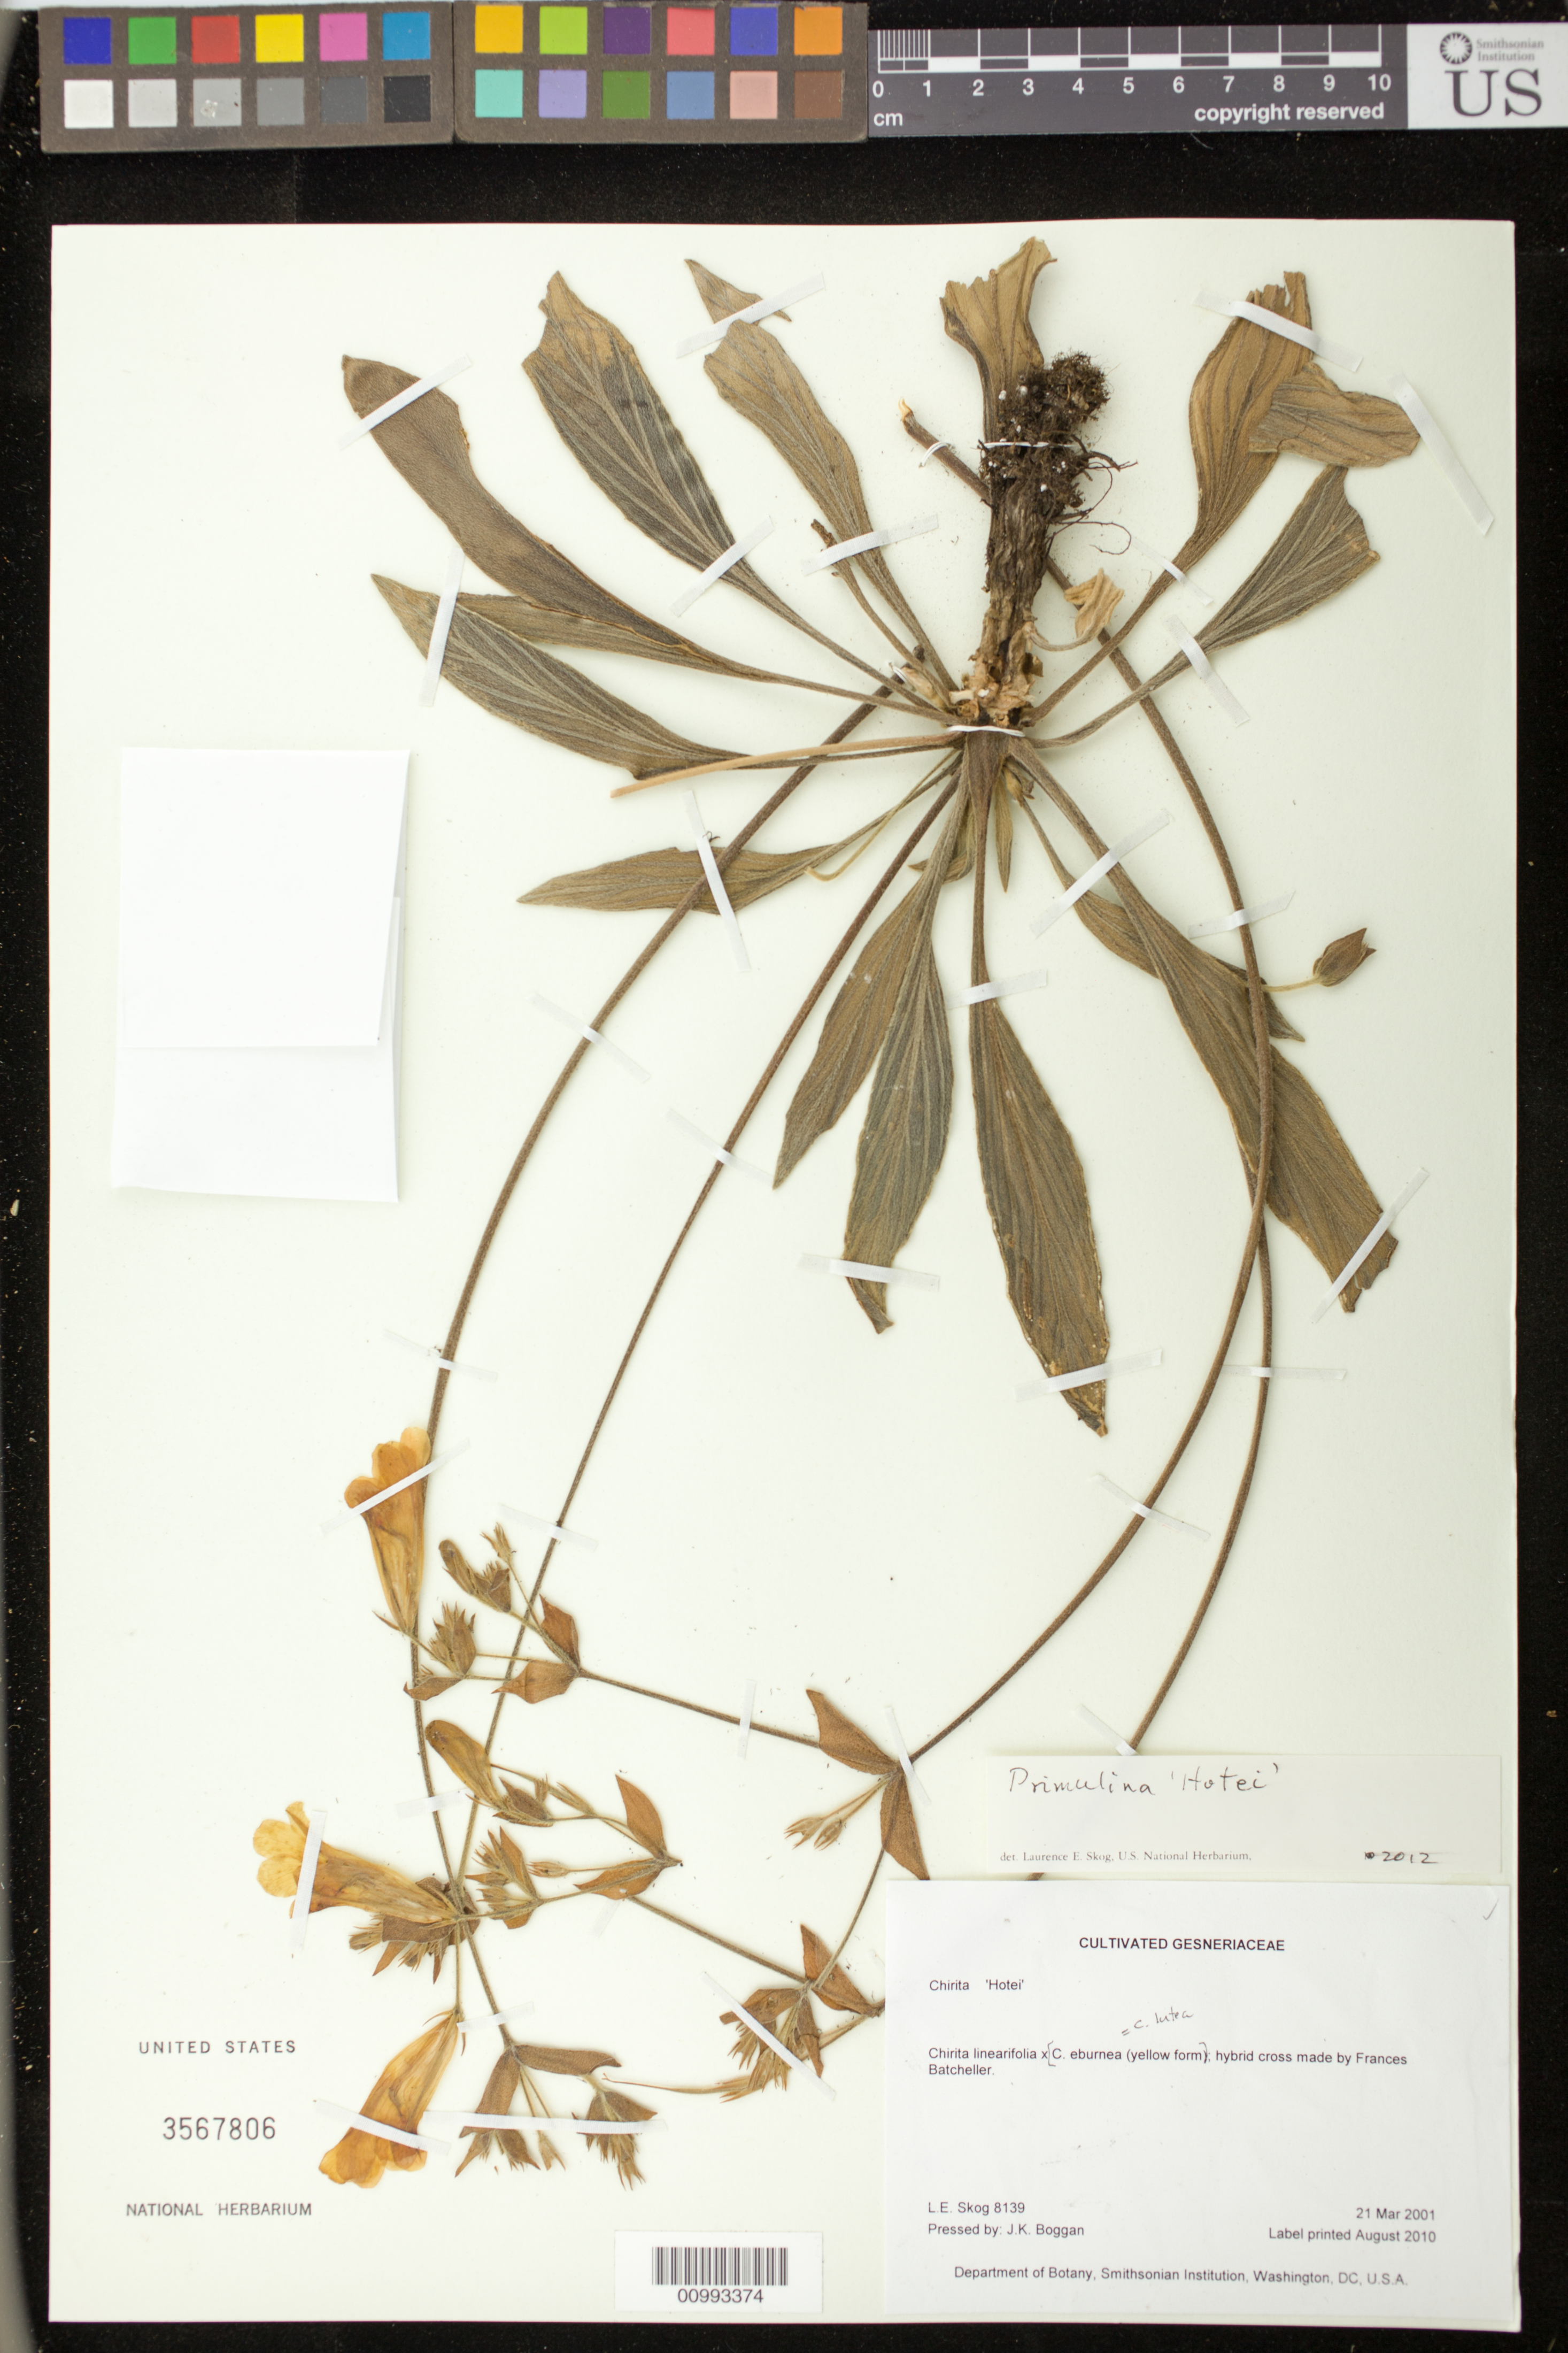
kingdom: Plantae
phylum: Tracheophyta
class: Magnoliopsida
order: Lamiales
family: Gesneriaceae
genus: Primulina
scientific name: Primulina 'Hotei'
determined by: Skog, Laurence E.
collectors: L. E. Skog & J. K. Boggan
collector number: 8139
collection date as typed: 21 Mar 2001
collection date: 2001-03-21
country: United States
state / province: District of Columbia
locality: Department of Botany, Smithsonian Institution, Washington, DC, U.S.A.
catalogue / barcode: US 3567806